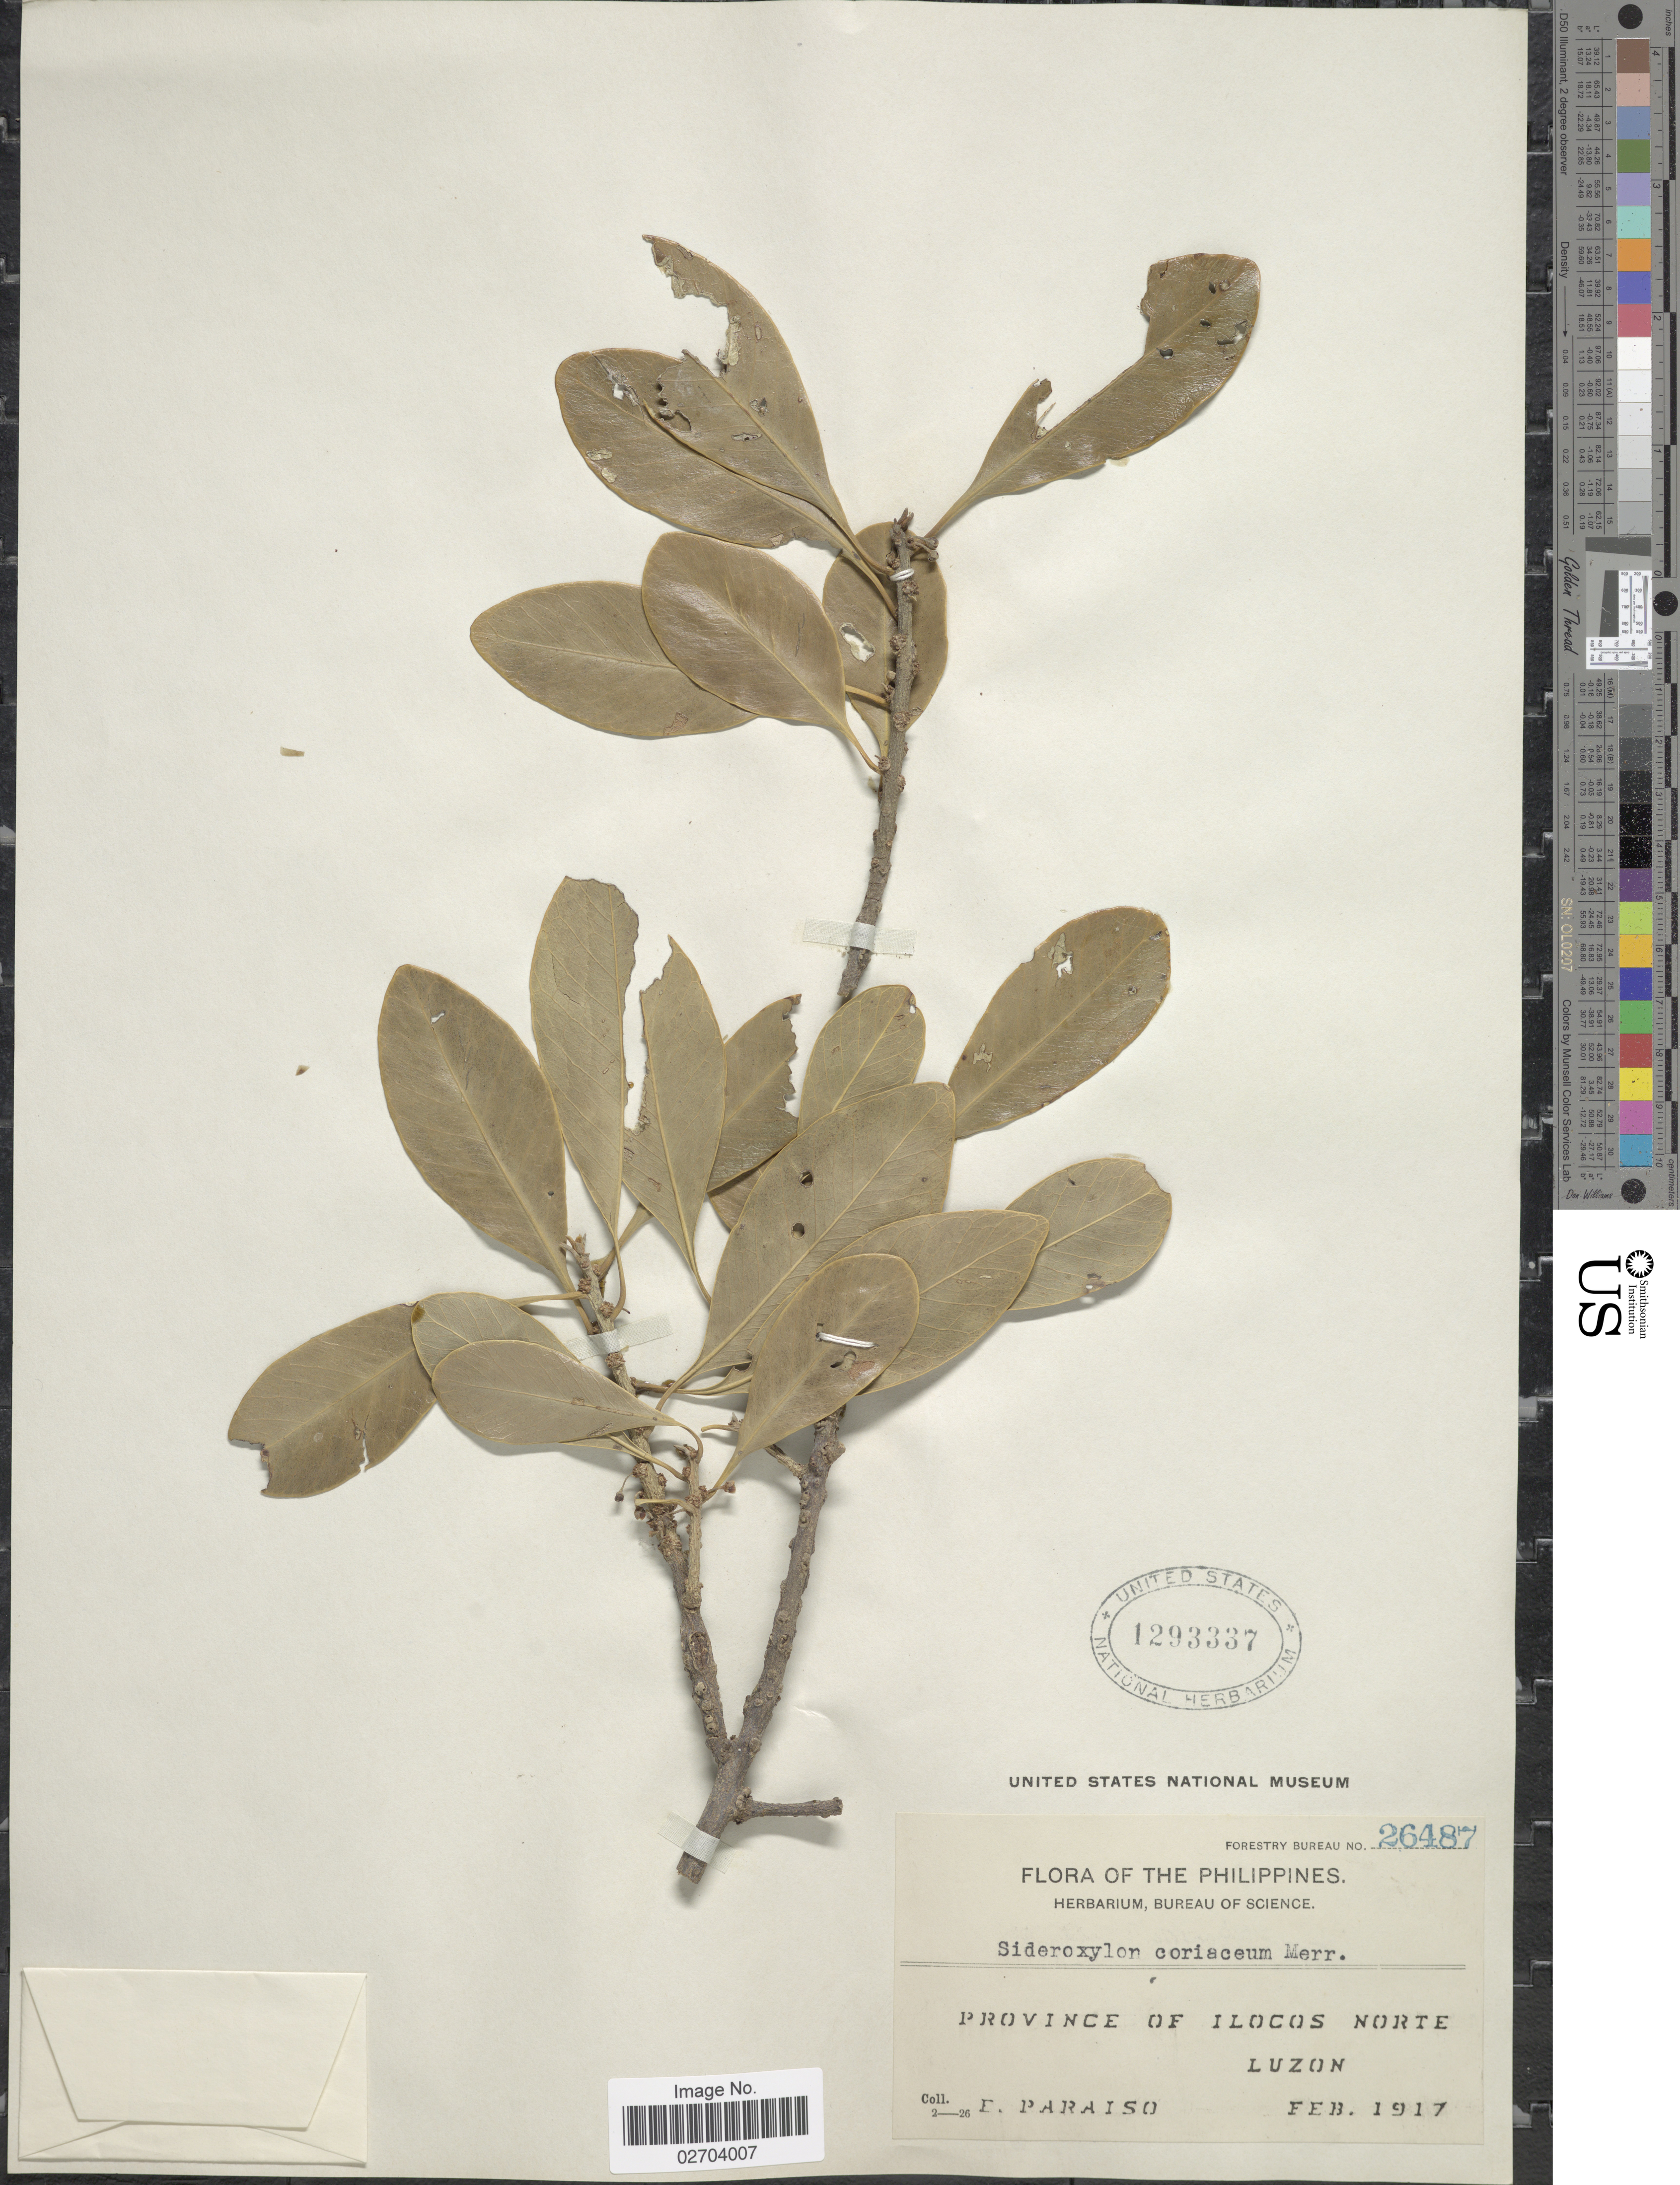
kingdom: Plantae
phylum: Tracheophyta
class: Magnoliopsida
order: Ericales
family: Sapotaceae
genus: Sideroxylon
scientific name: Sideroxylon coriaceum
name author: Merr.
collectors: E. Paraiso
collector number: Forestry Bureau 26487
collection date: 1917-02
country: Philippines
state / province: Ilocos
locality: Province of Ilocos Norte, Luzon.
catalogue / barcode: US 1293337